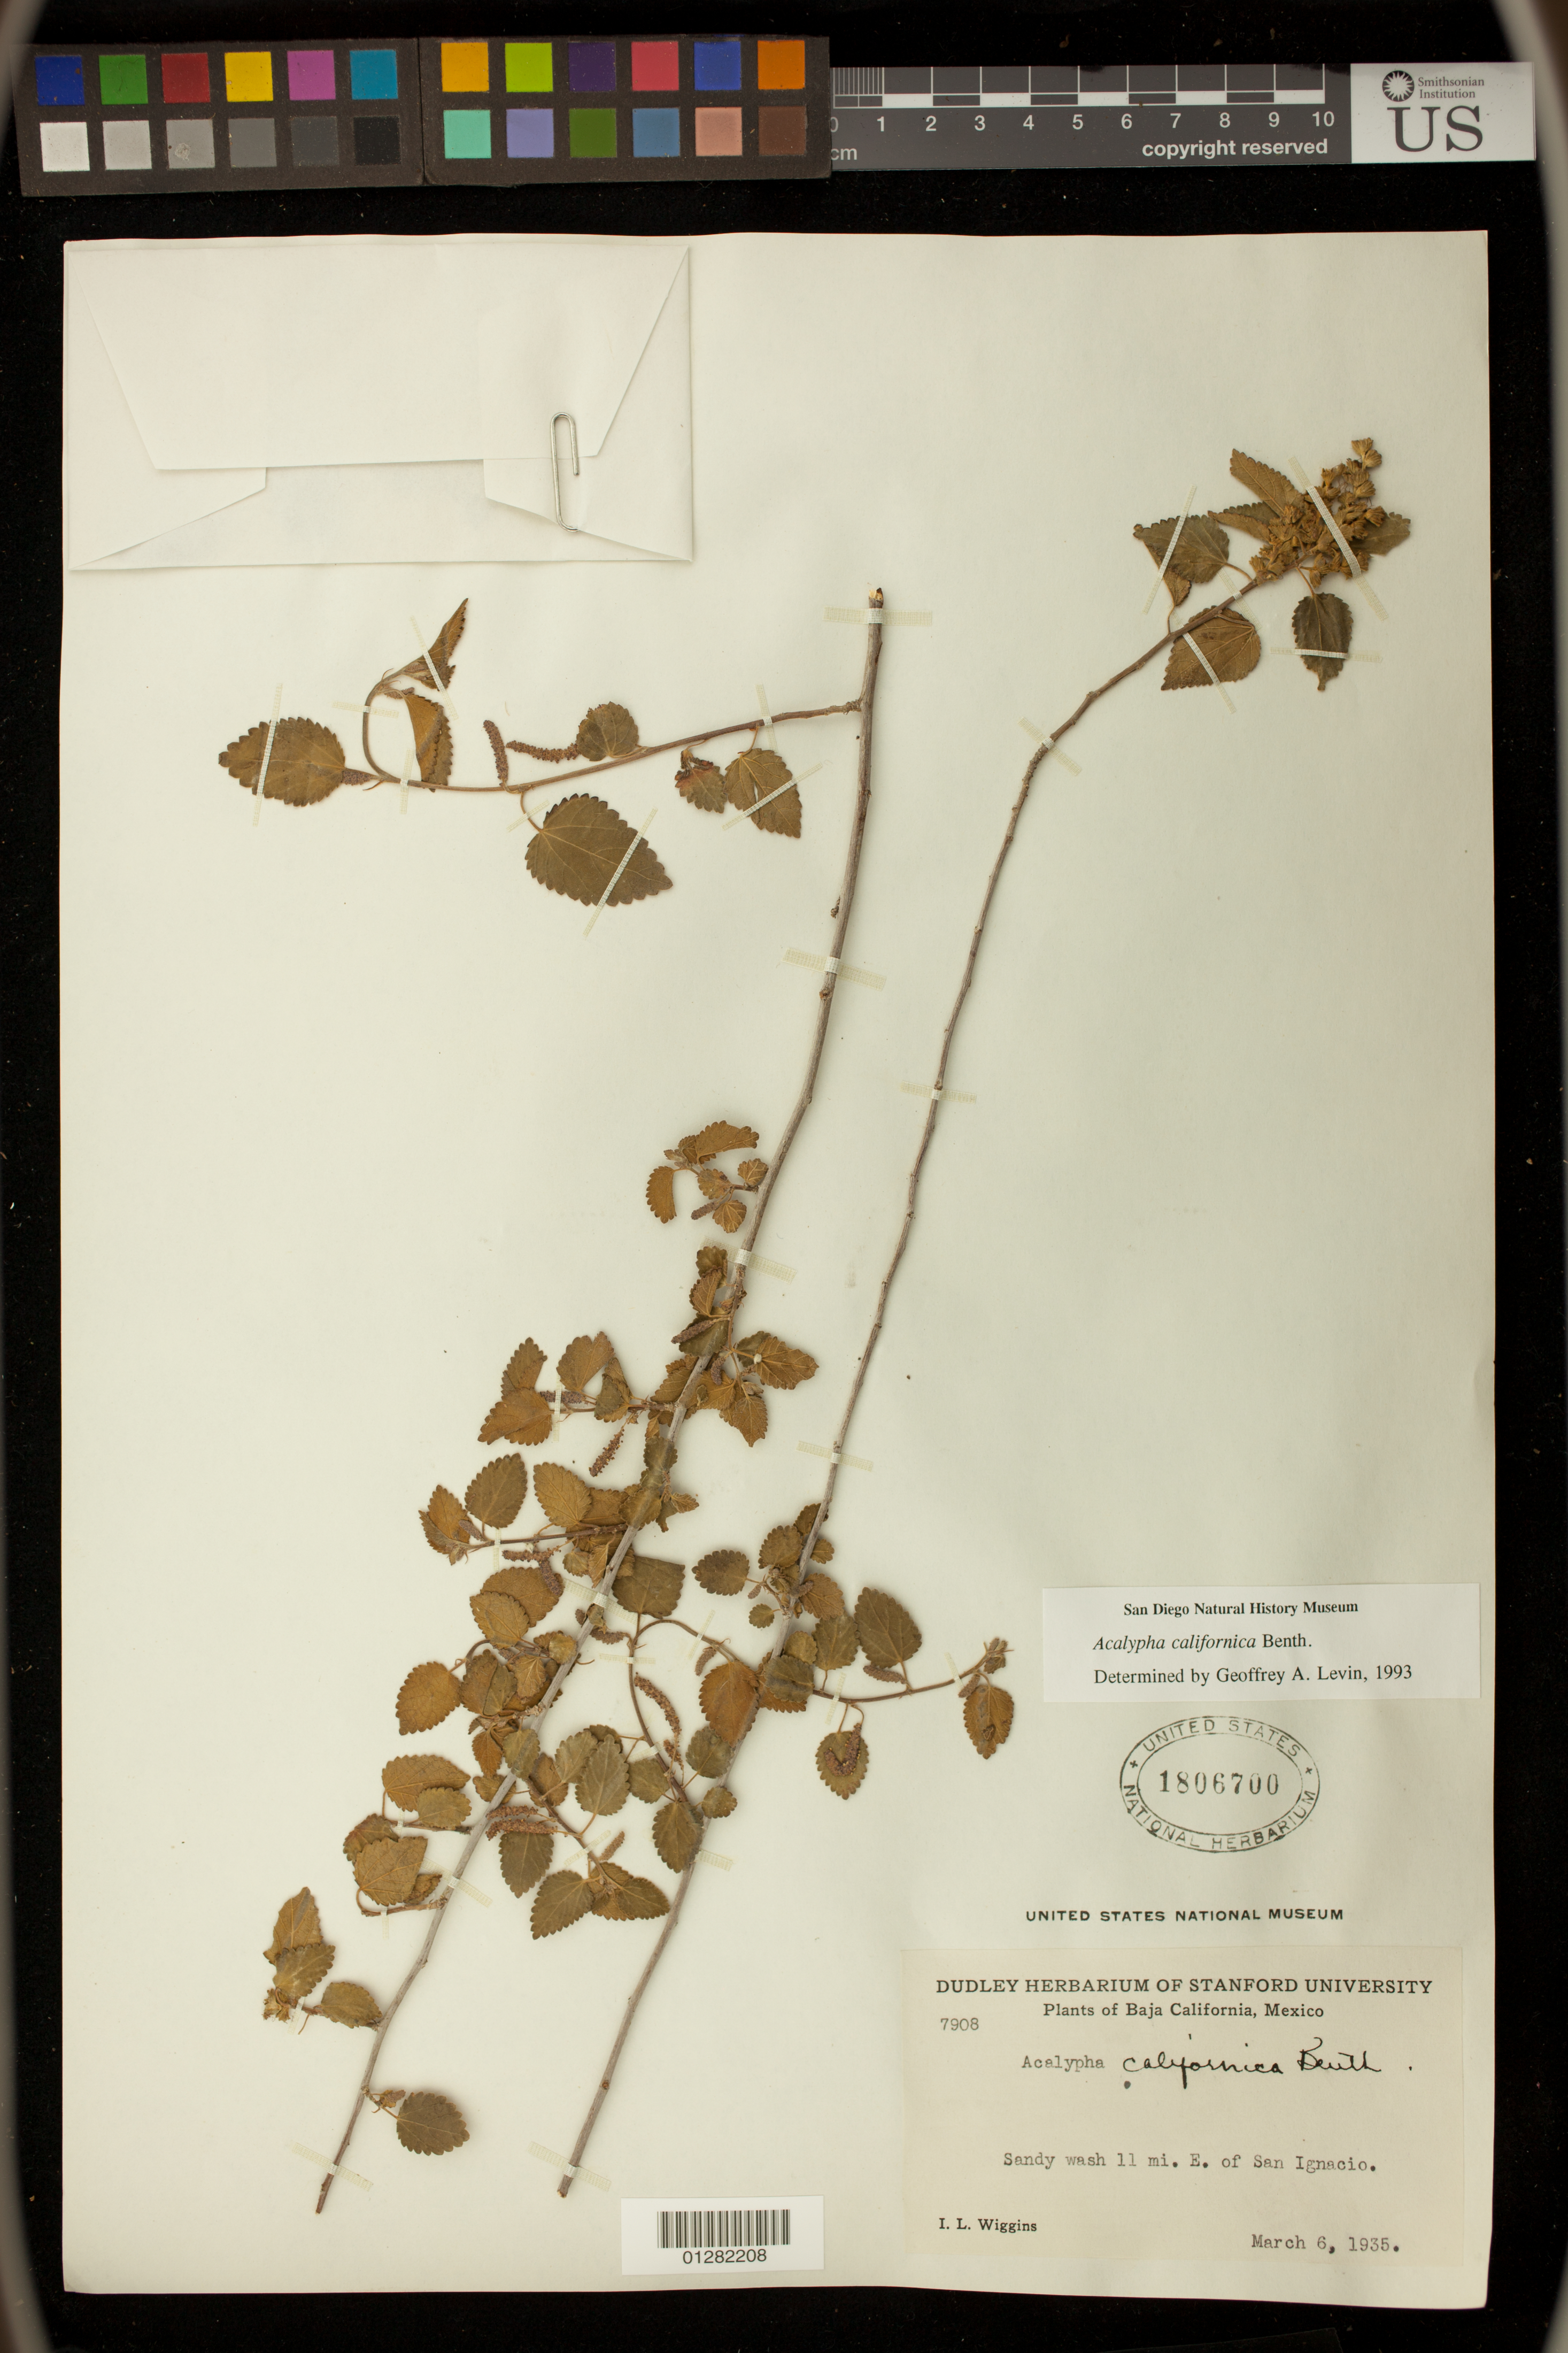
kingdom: Plantae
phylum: Tracheophyta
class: Magnoliopsida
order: Malpighiales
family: Euphorbiaceae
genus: Acalypha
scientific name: Acalypha californica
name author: Benth.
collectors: I. L. Wiggins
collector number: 7908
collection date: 1935-03-06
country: Mexico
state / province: Baja California Sur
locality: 11 mi. E. of San Ignacio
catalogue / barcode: US 1806700